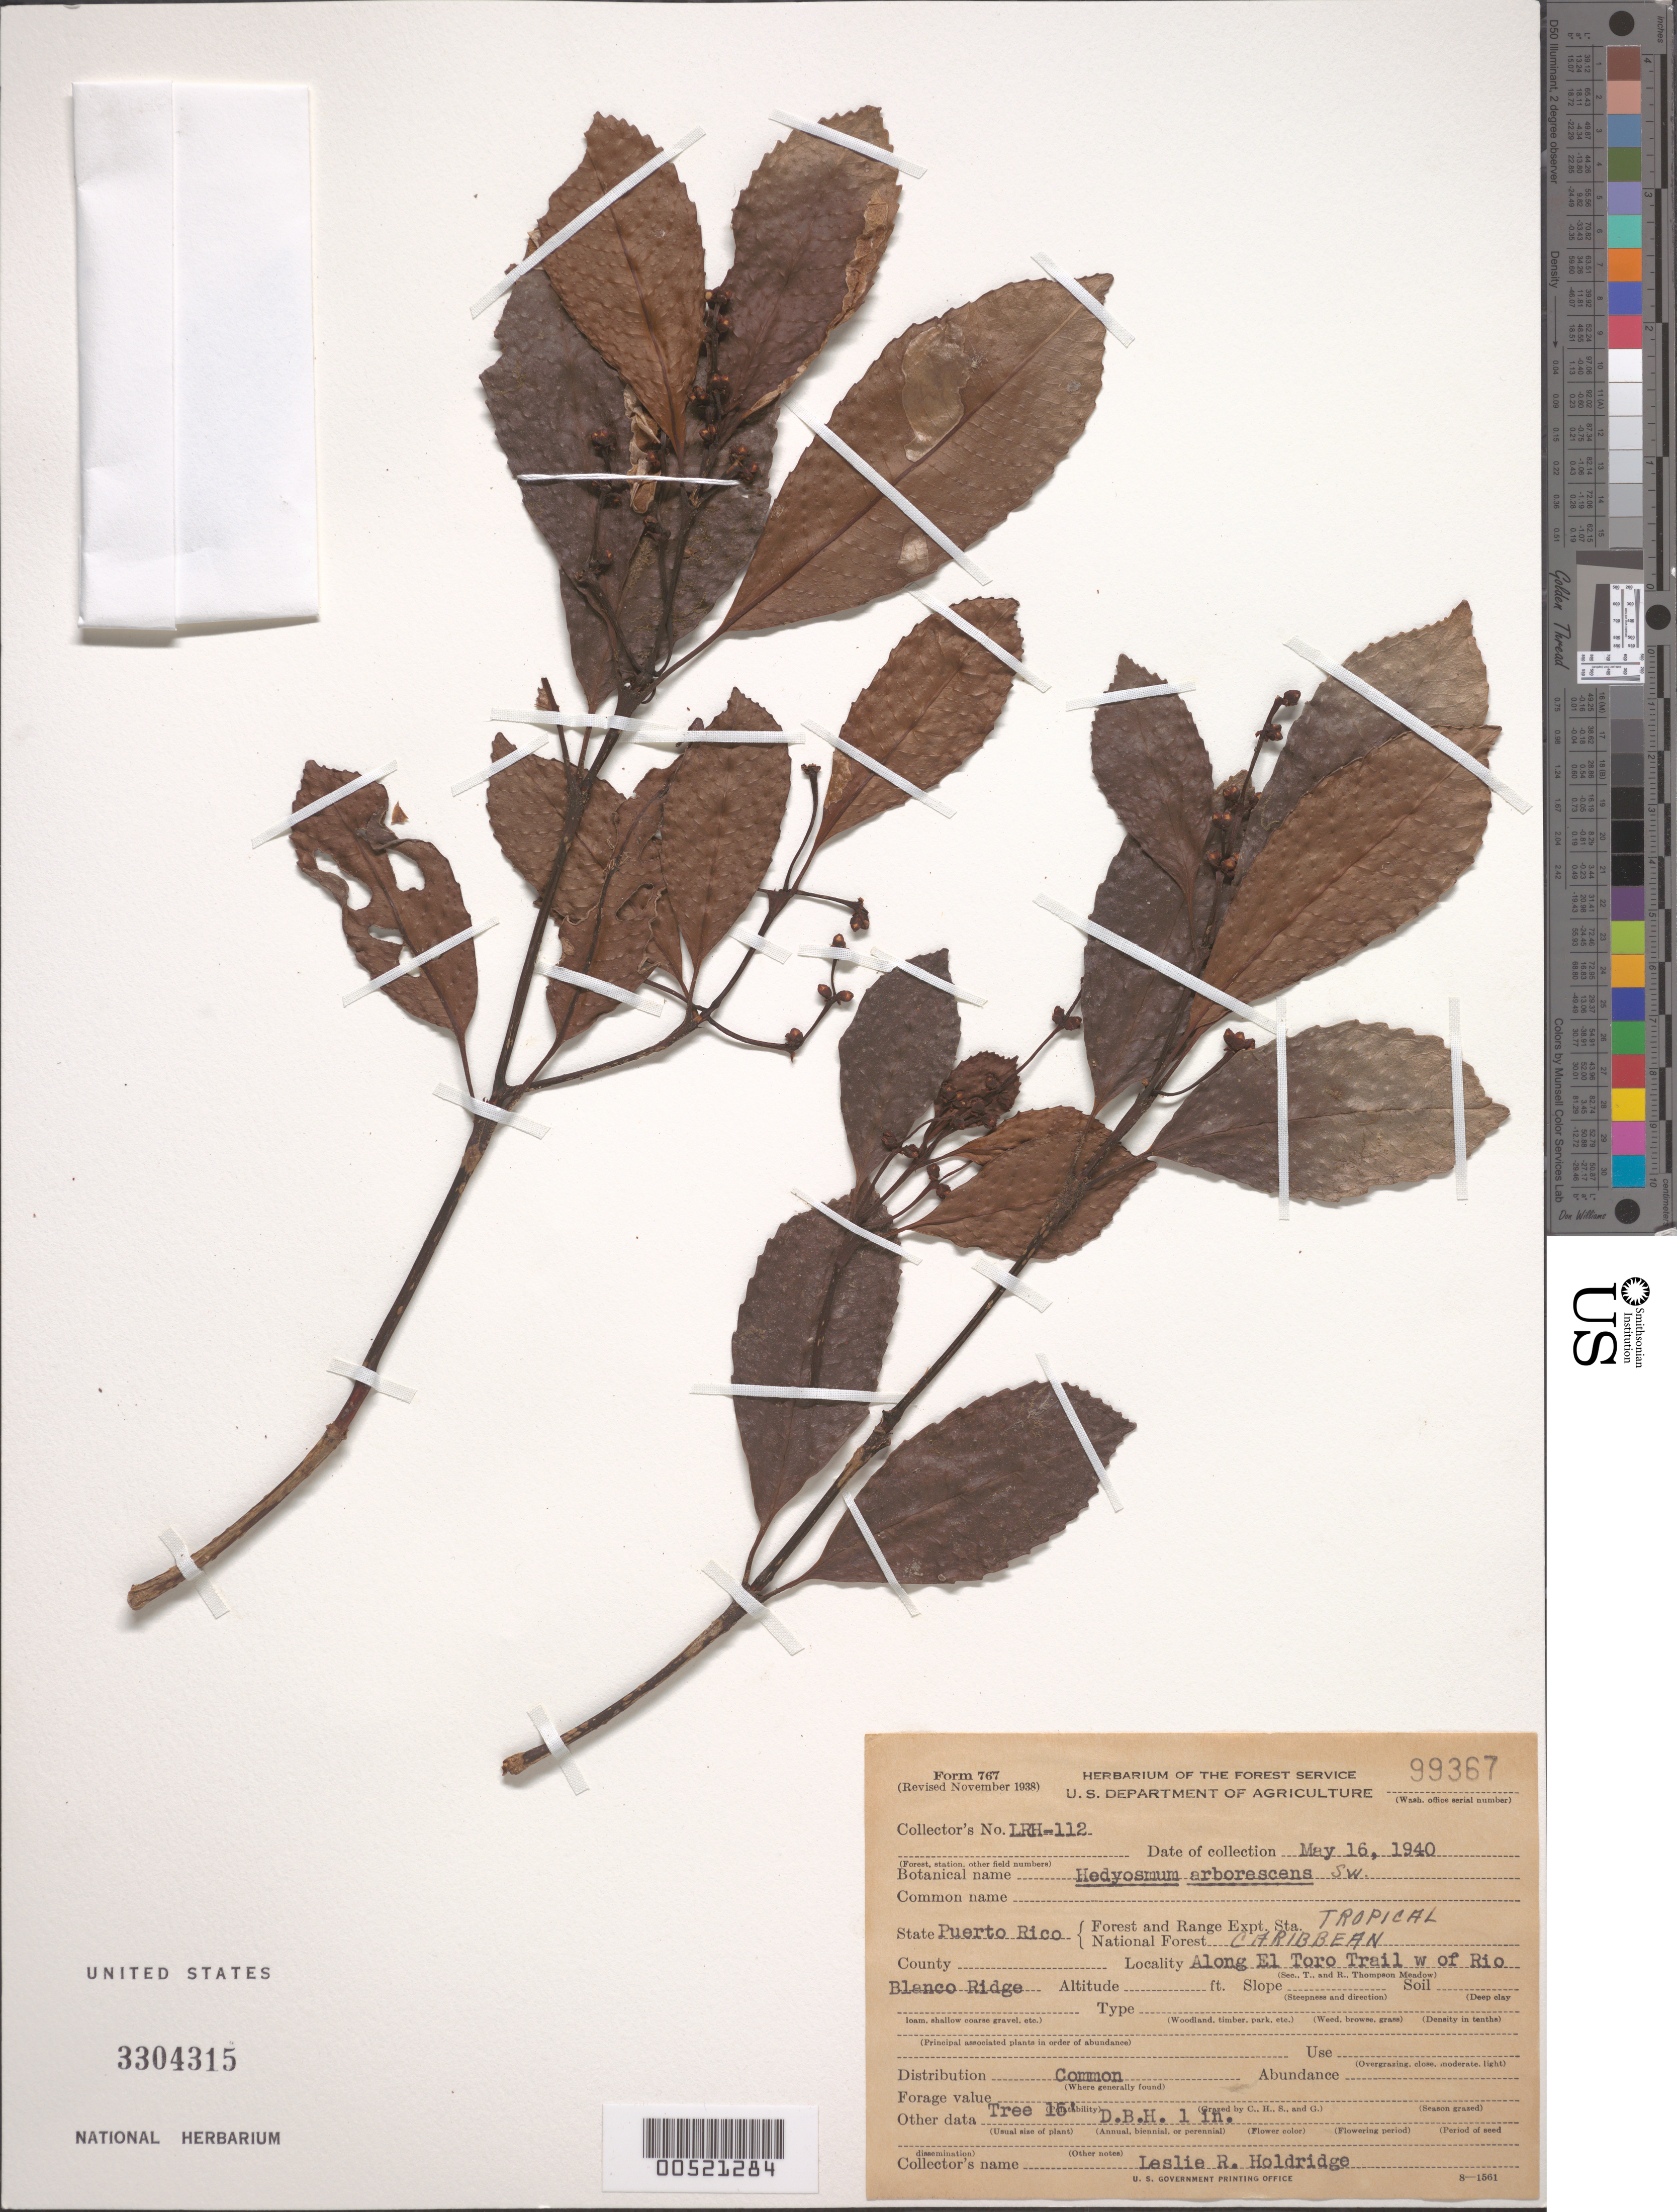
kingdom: Plantae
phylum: Tracheophyta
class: Magnoliopsida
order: Chloranthales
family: Chloranthaceae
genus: Hedyosmum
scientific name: Hedyosmum arborescens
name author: Sw.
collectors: L. Holdridge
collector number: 112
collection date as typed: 16 May 1940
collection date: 1940-05-16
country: Puerto Rico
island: Greater Antilles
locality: Caribbean National Forest, along El Toro trail W of Río Blanco Ridge.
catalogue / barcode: US 3304315